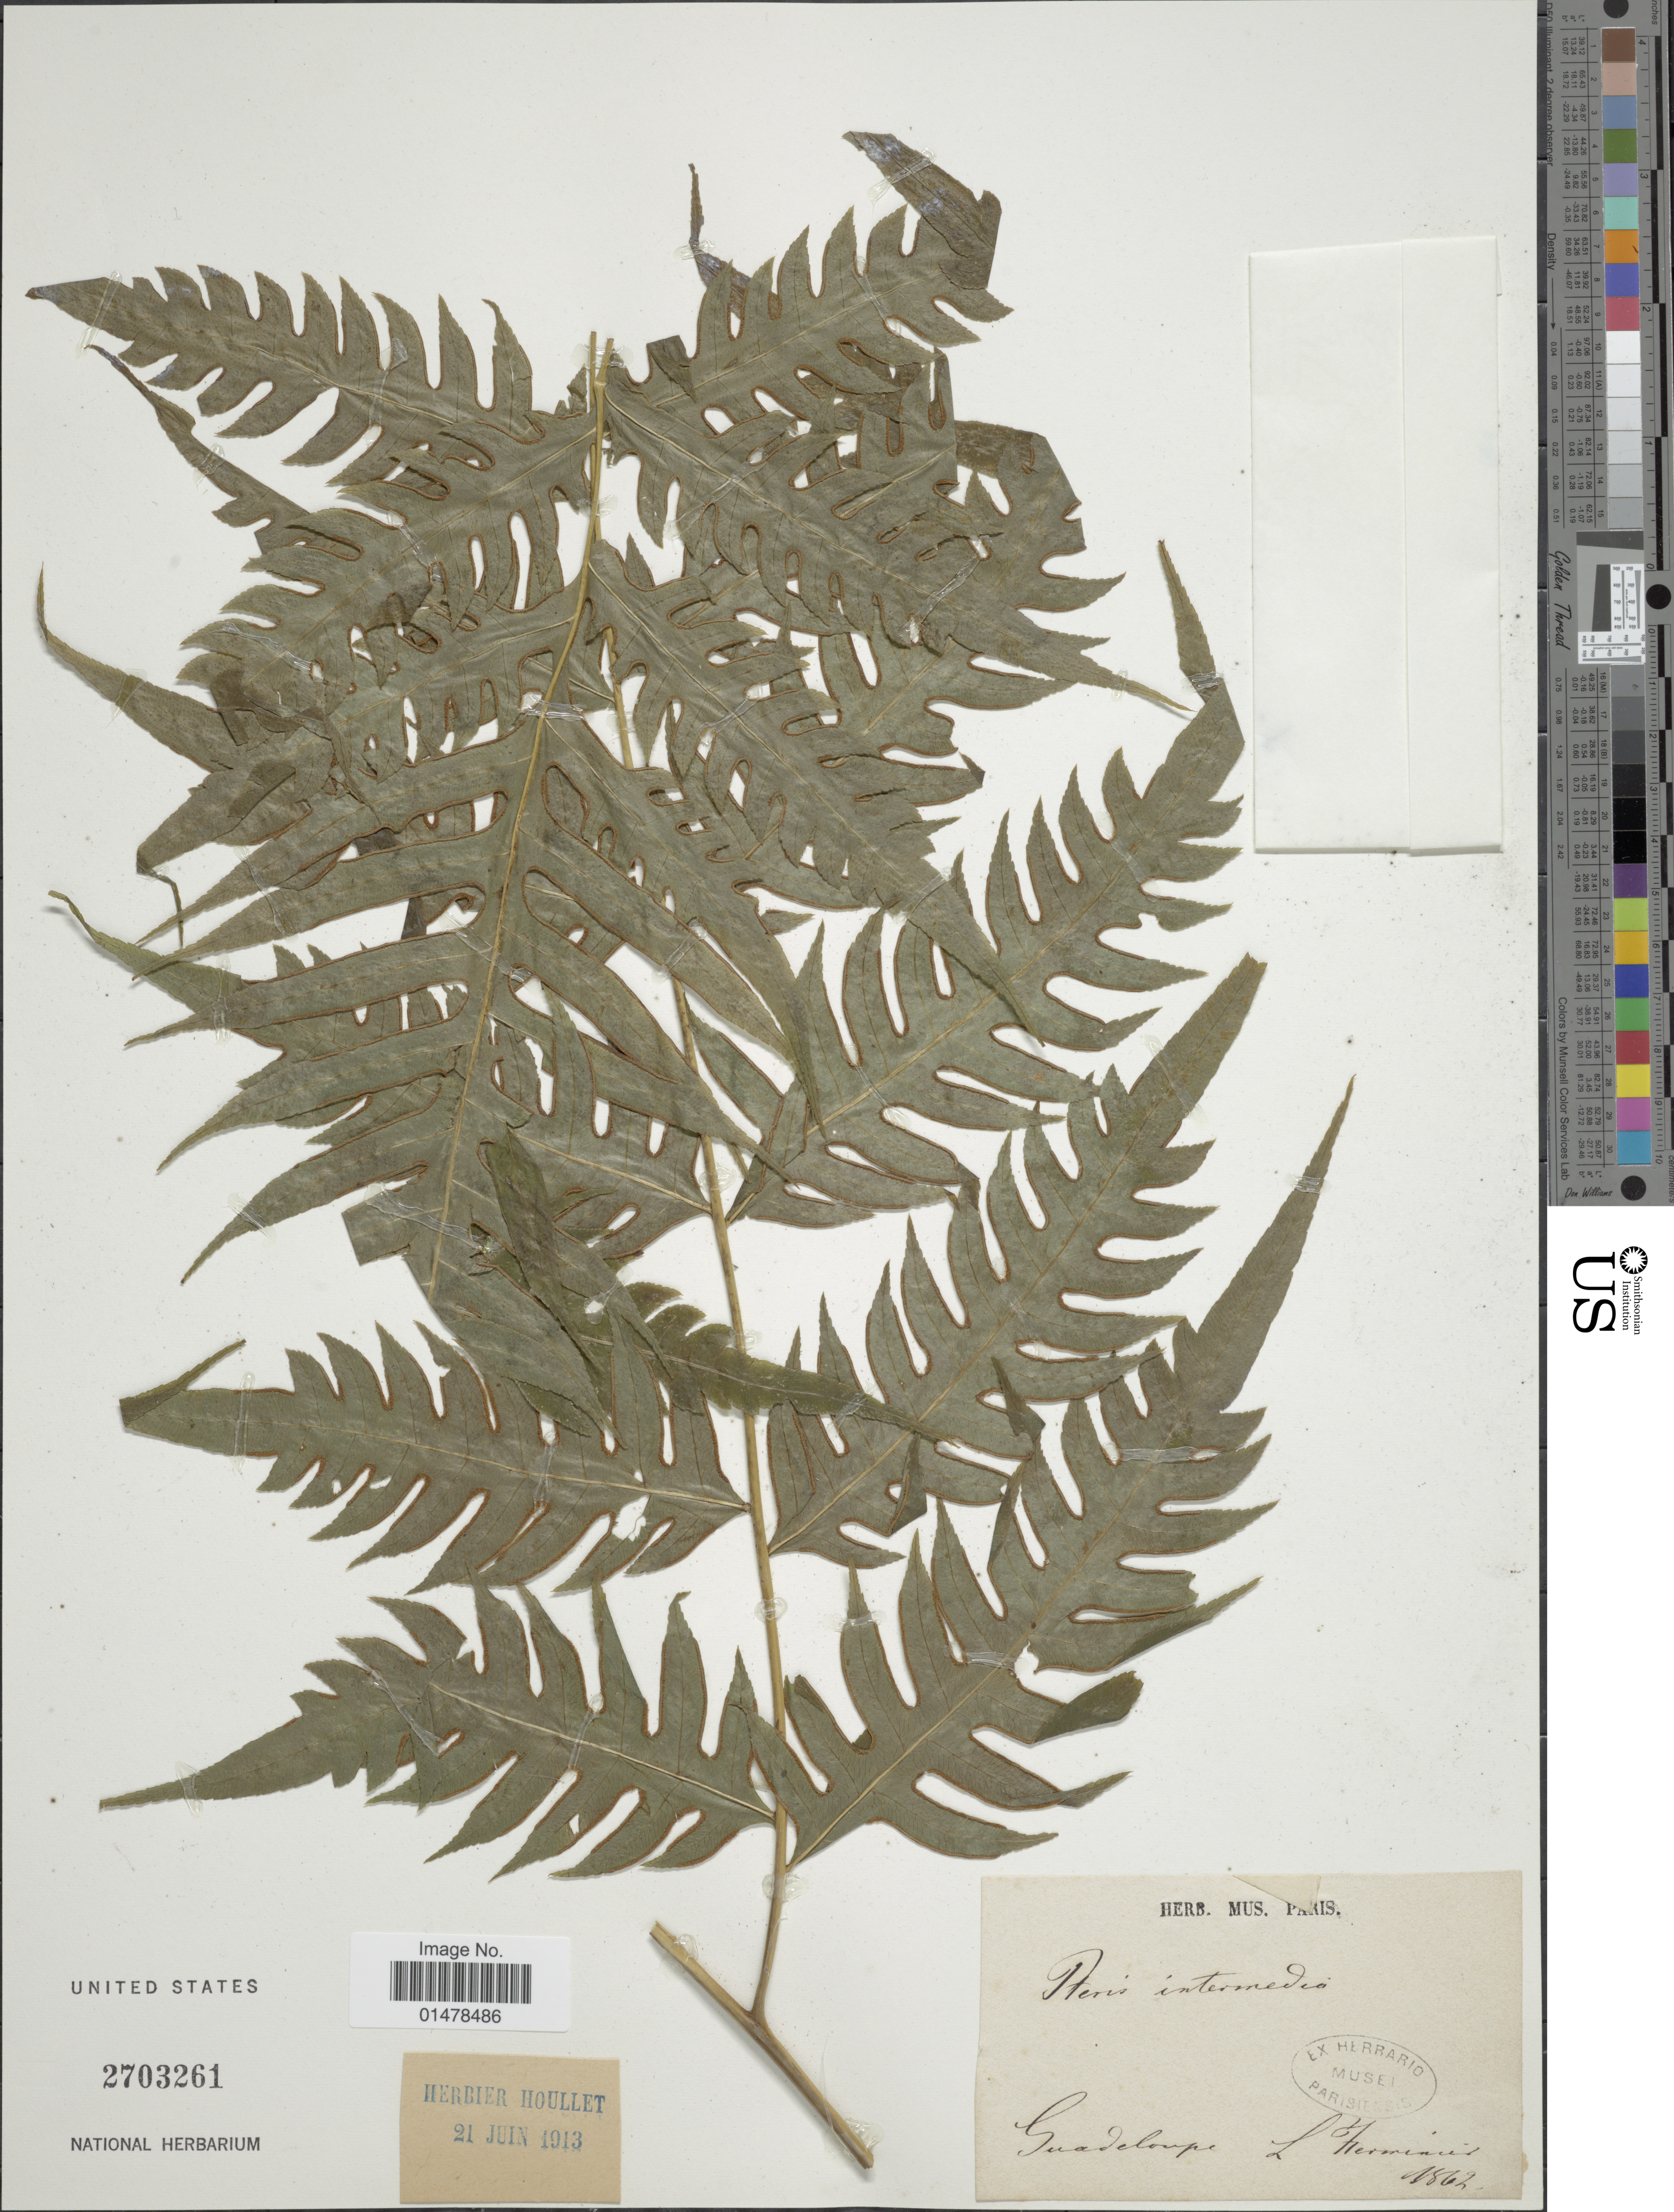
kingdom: Plantae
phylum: Tracheophyta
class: Polypodiopsida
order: Polypodiales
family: Pteridaceae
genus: Pteris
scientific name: Pteris arborea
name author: L.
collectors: -. L'Herminier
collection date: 1862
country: Guadeloupe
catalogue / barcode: US 2703261